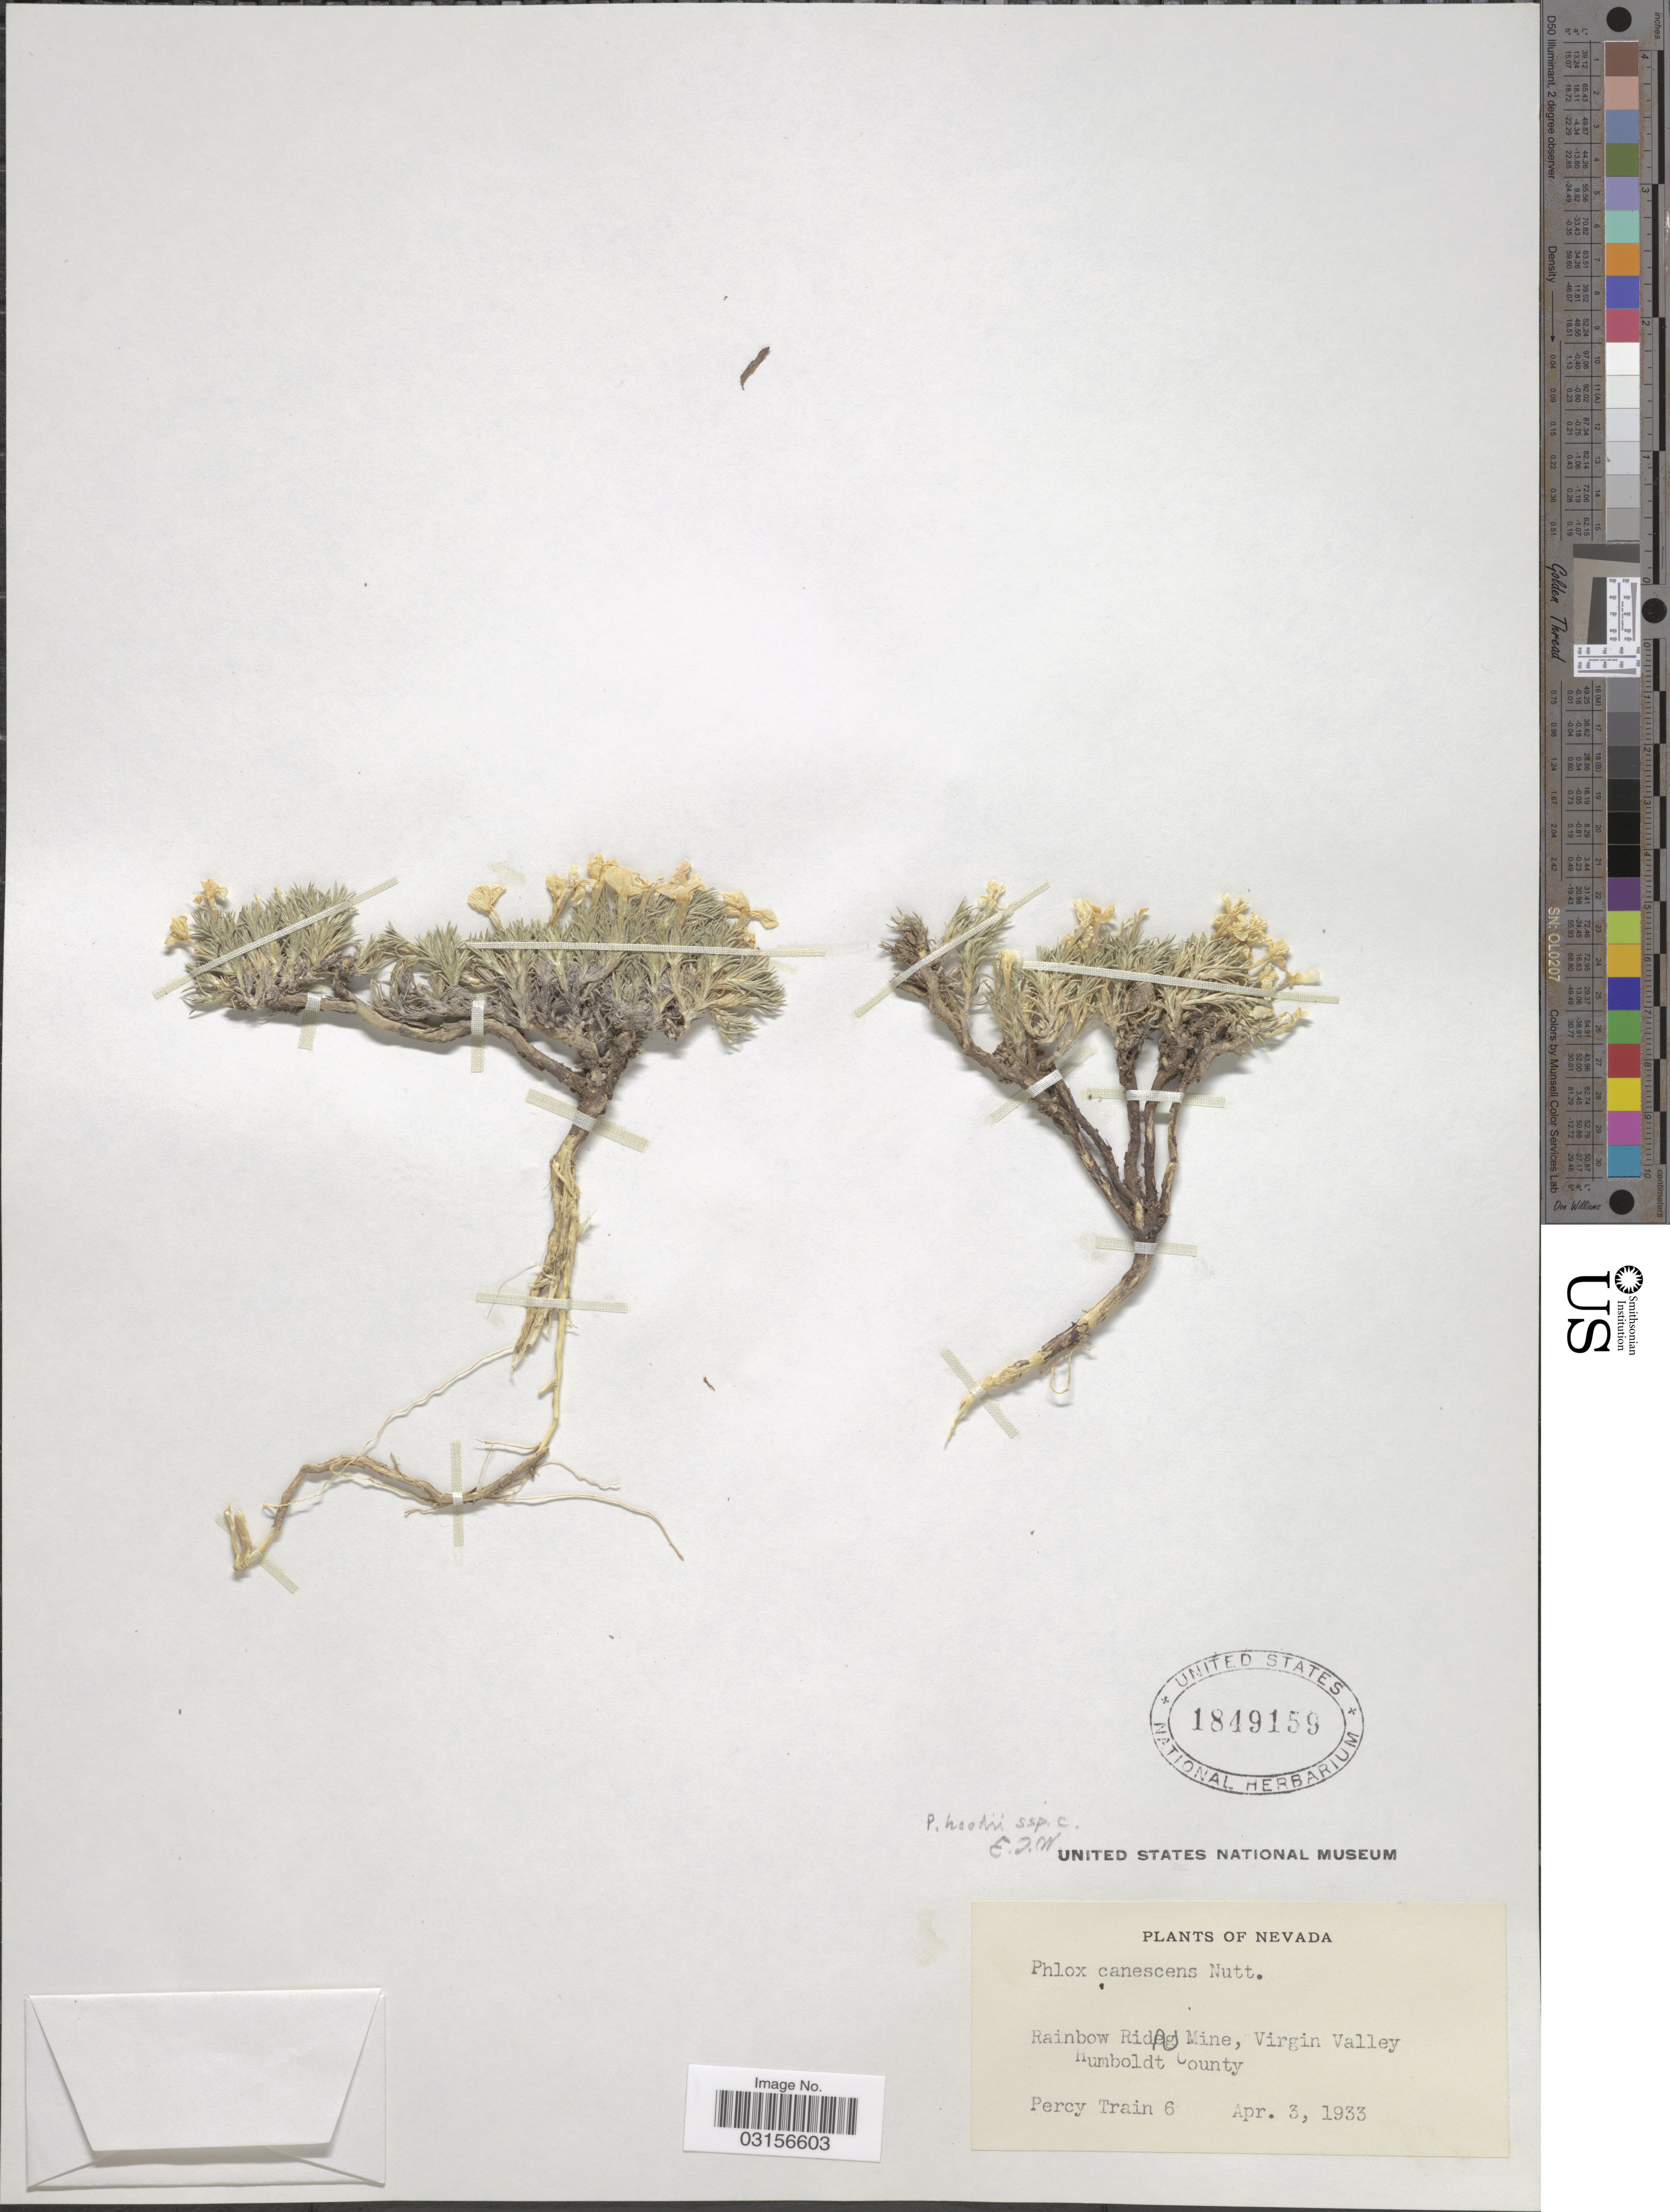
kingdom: Plantae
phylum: Tracheophyta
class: Magnoliopsida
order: Ericales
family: Polemoniaceae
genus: Phlox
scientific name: Phlox hoodii subsp. canescens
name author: (Torr. & A. Gray) Wherry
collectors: P. Train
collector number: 6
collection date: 1933-04-03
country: United States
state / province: Nevada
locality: Rainbow Ridge Mine, Virgin Valley. Humboldt County.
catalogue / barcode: US 1849159